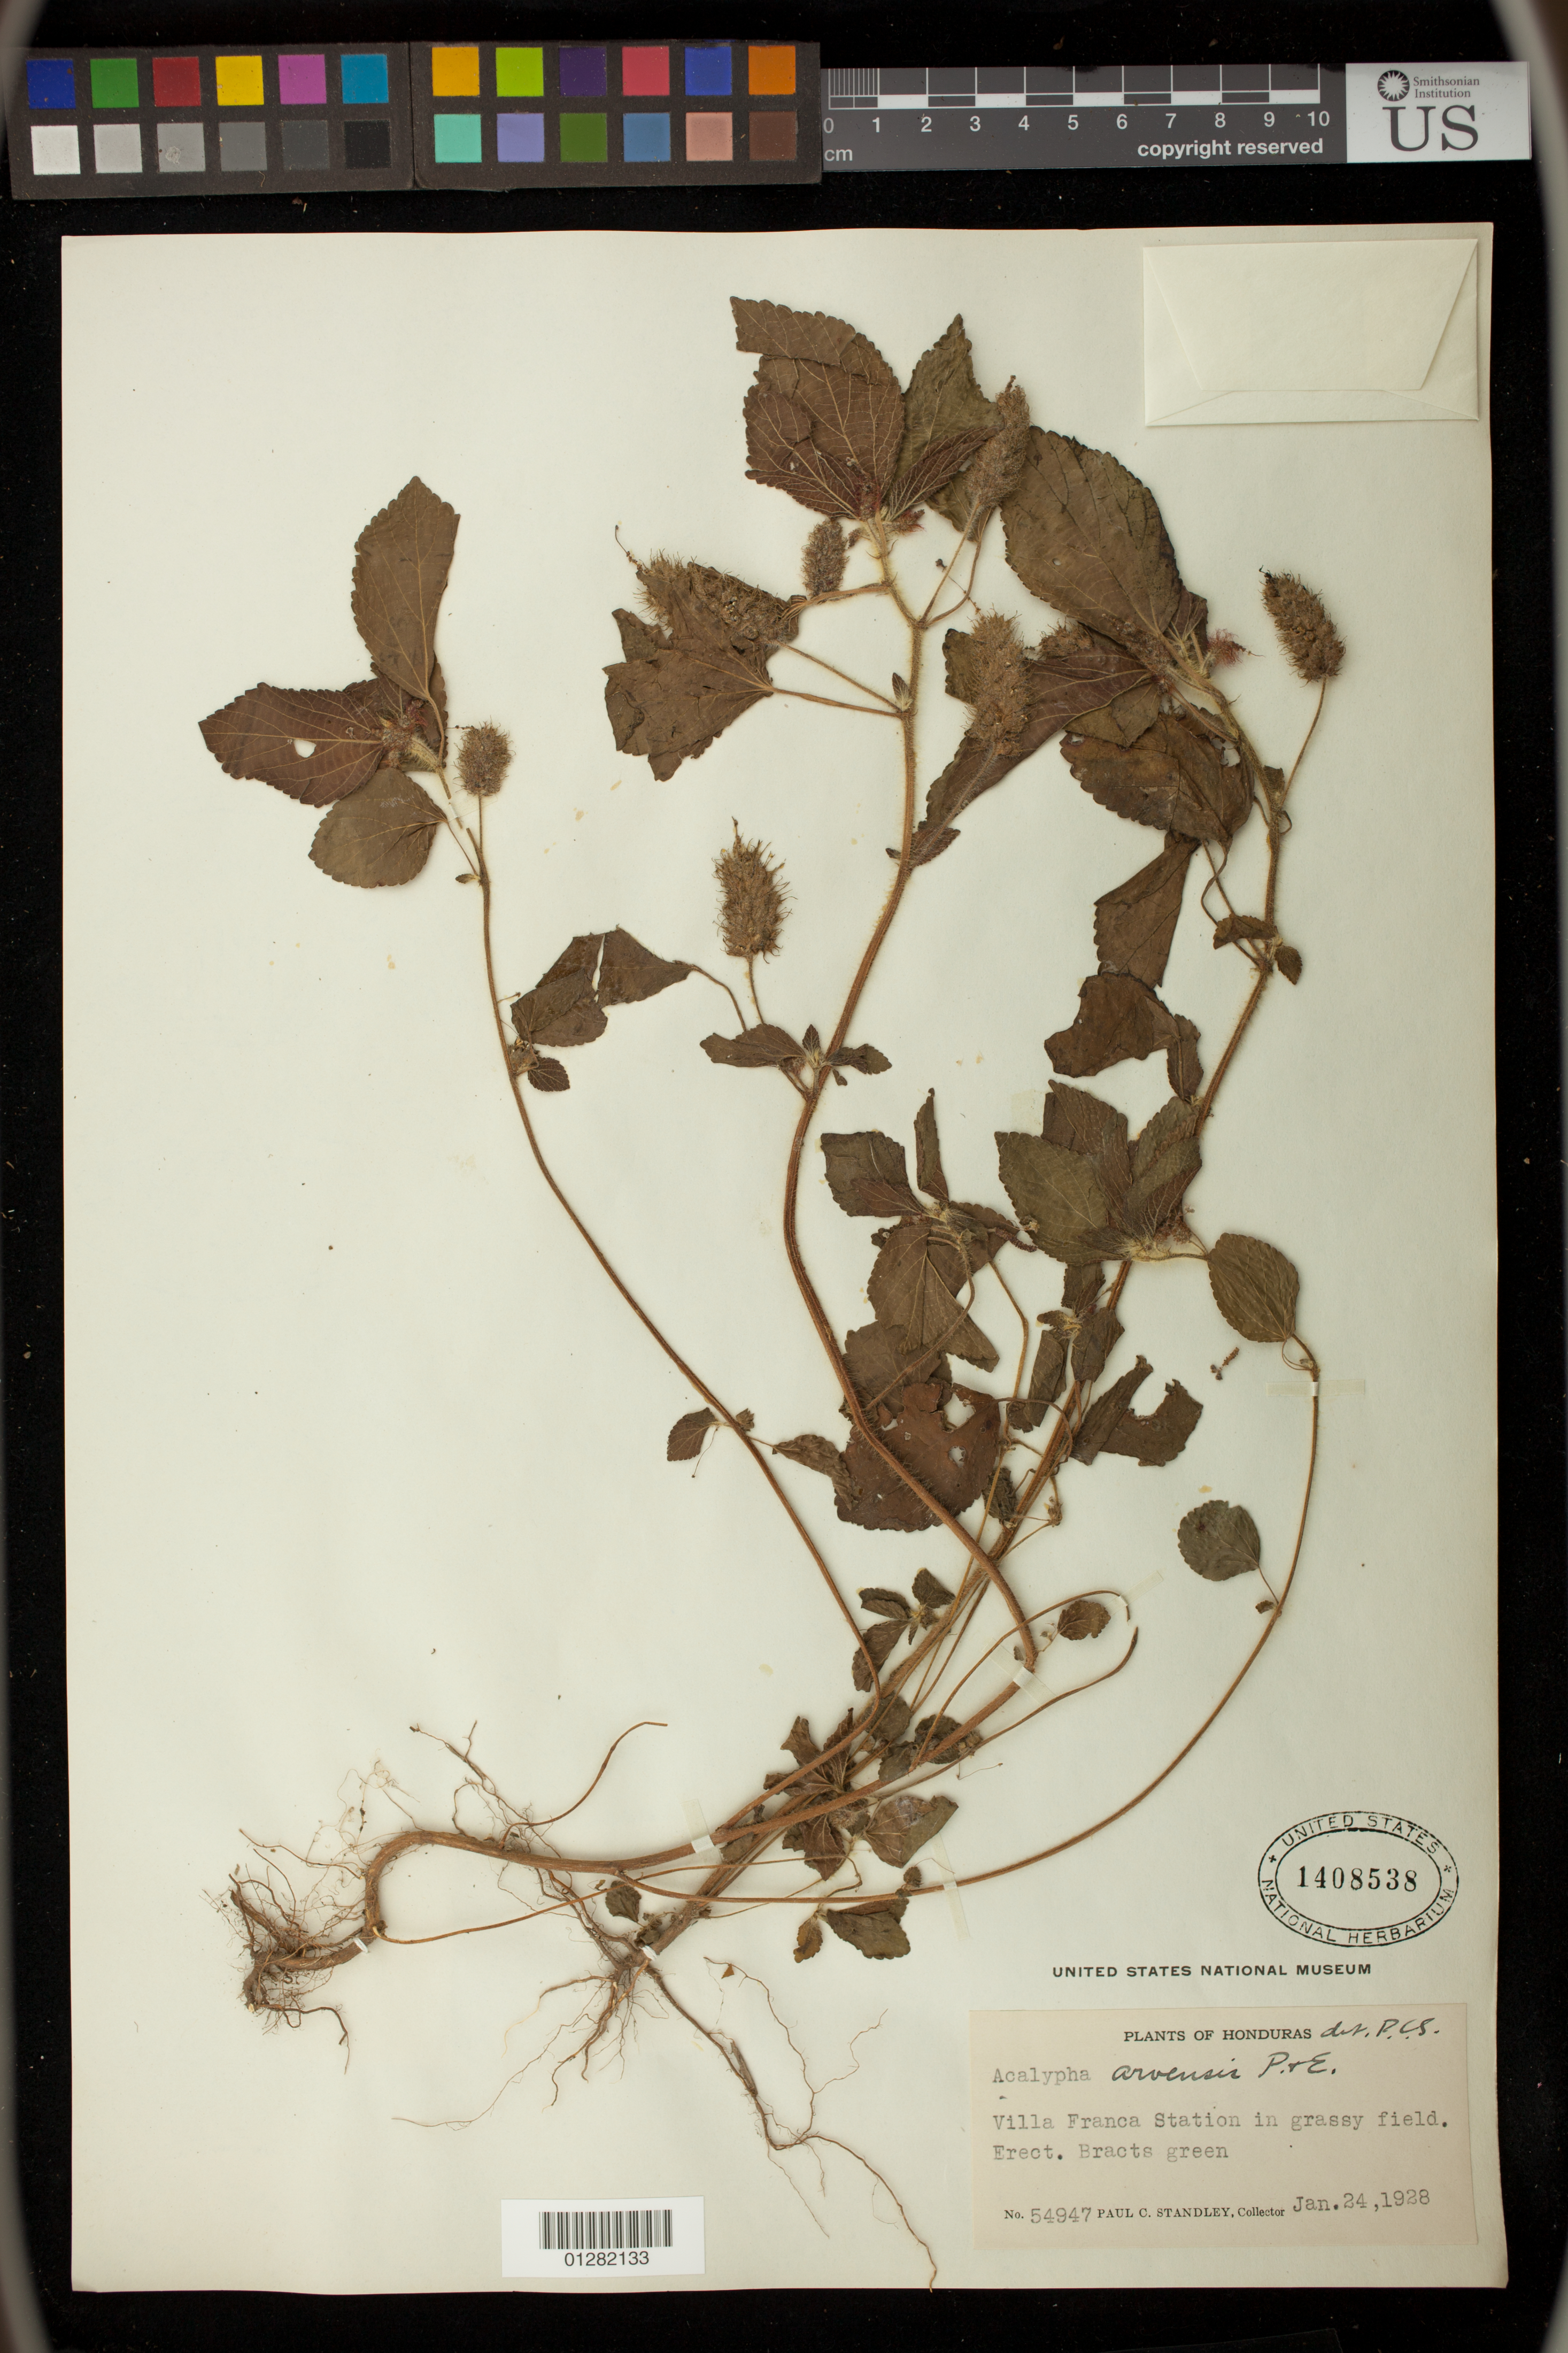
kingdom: Plantae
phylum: Tracheophyta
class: Magnoliopsida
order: Malpighiales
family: Euphorbiaceae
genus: Acalypha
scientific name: Acalypha arvensis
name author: Poepp.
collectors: P. C. Standley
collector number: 54947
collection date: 1928-01-24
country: Honduras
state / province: Atlántida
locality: Villa Franca station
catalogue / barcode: US 1408538